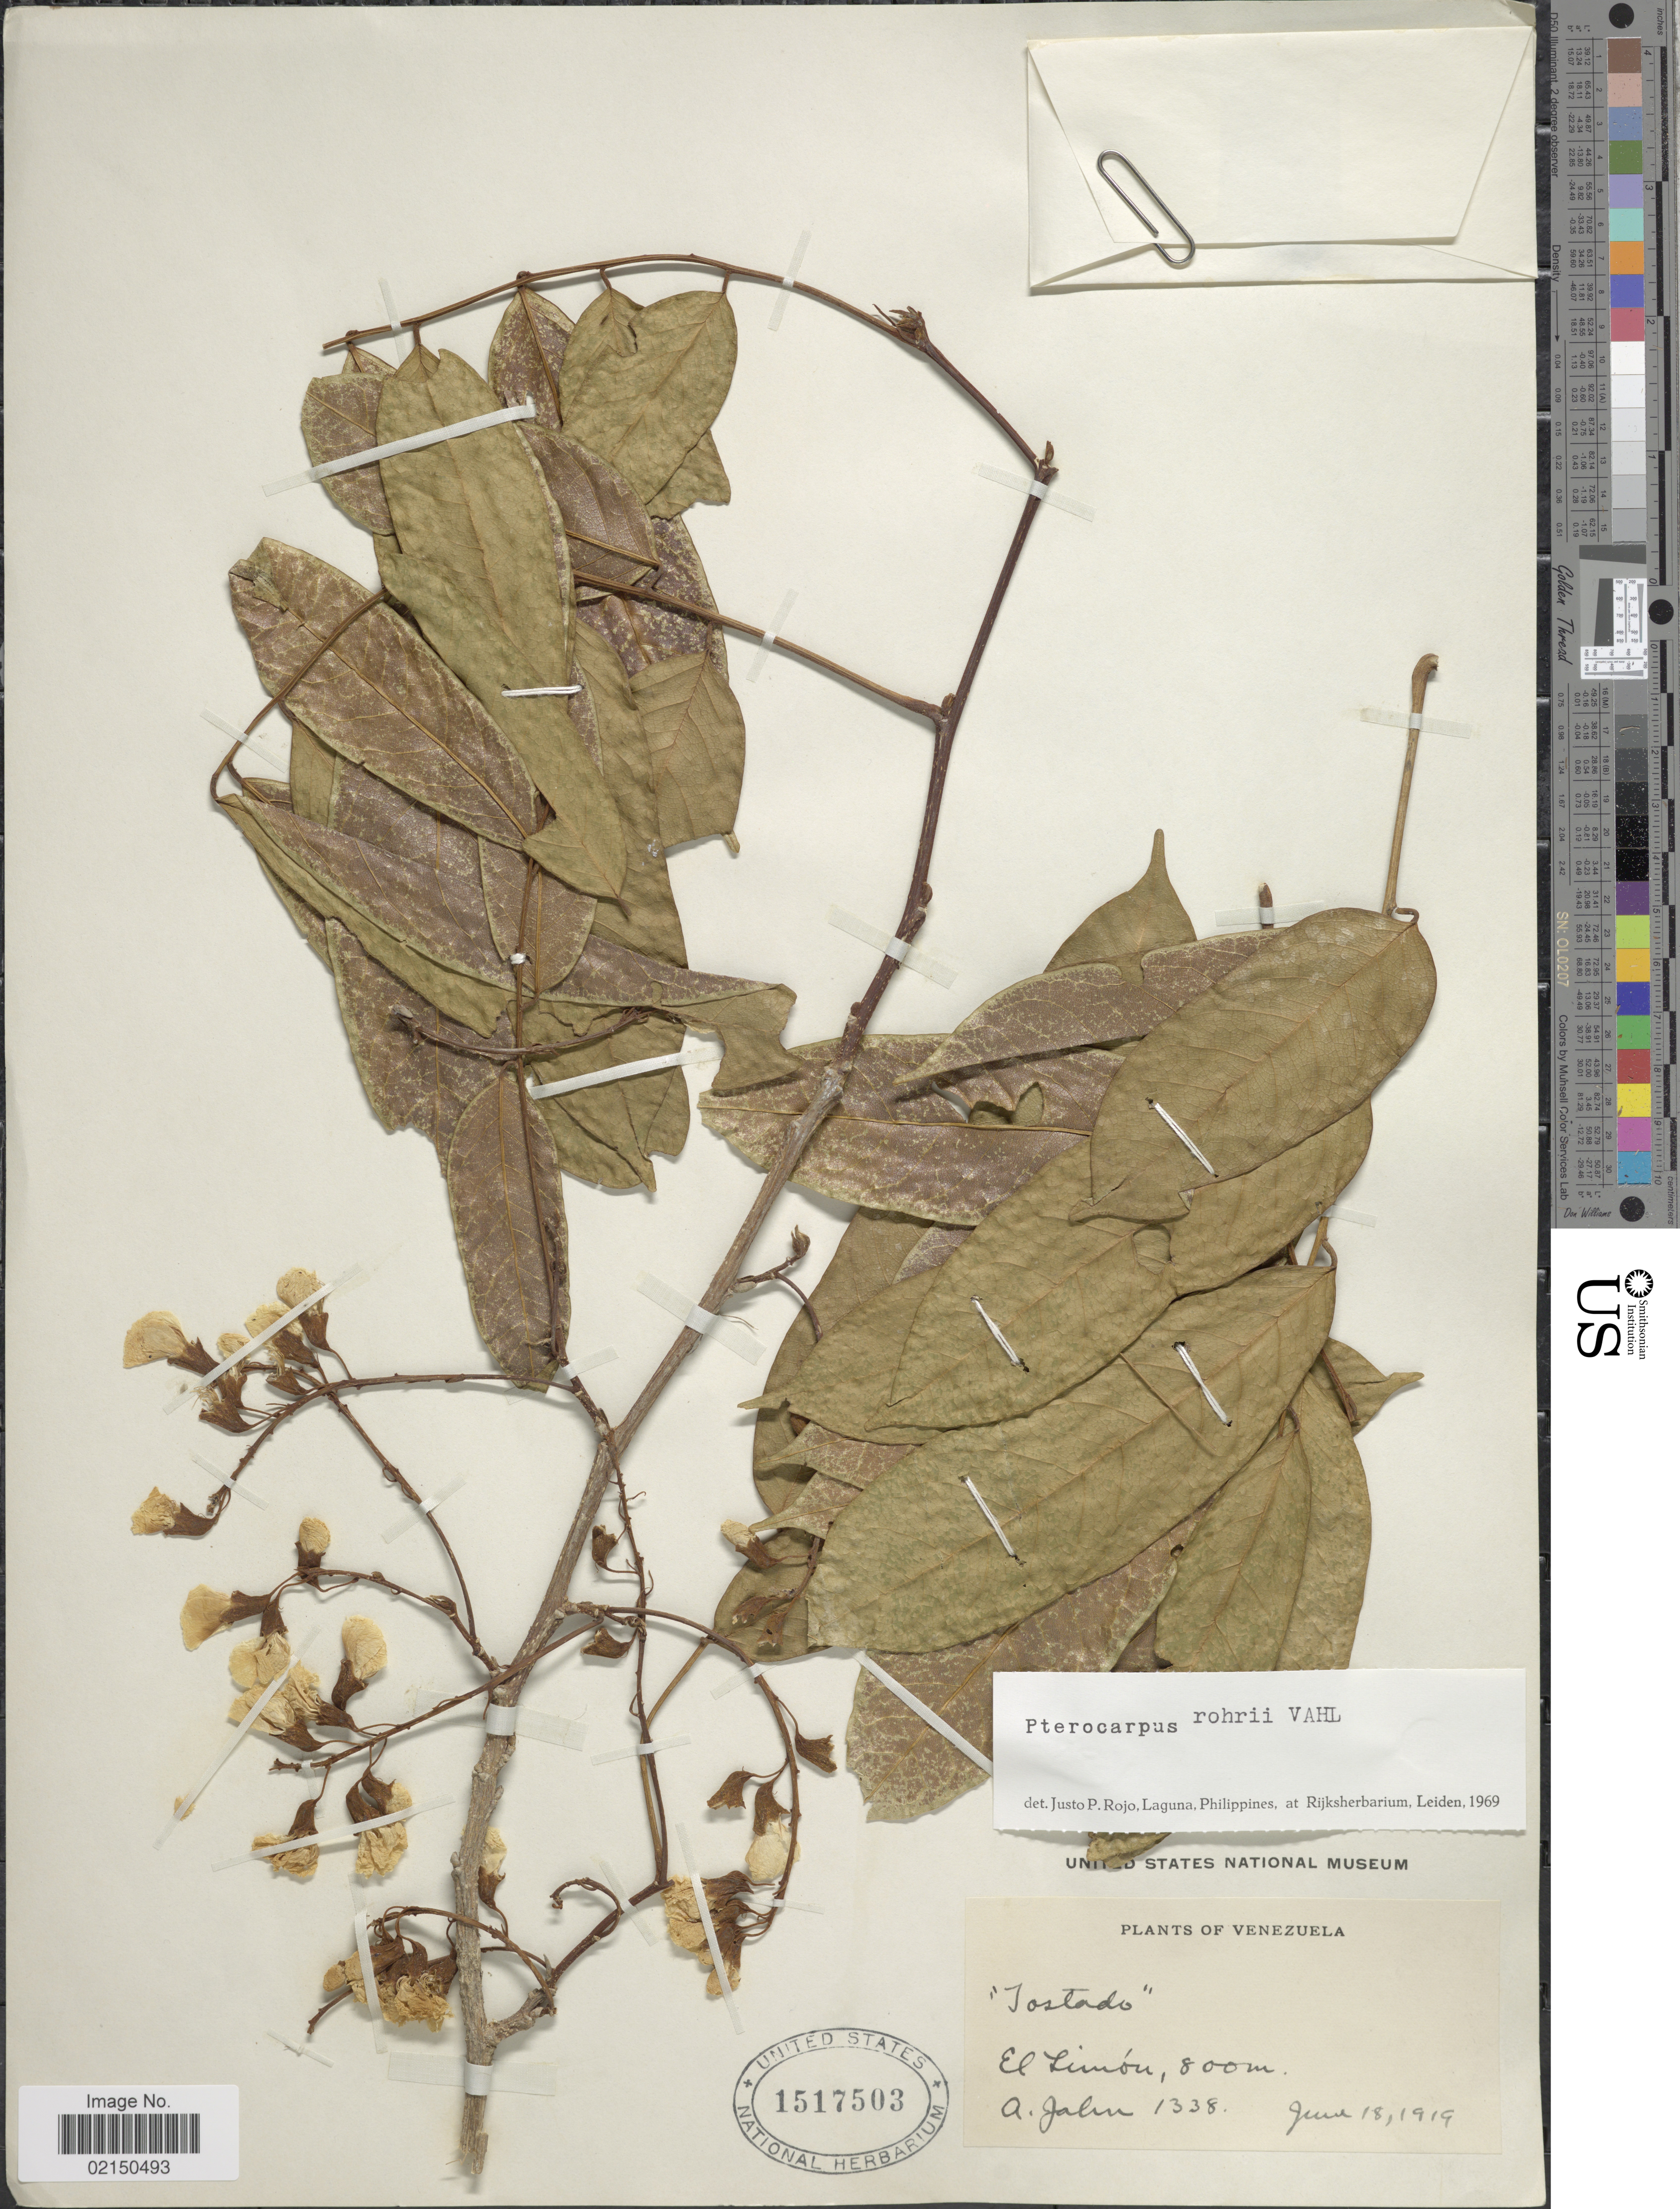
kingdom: Plantae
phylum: Tracheophyta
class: Magnoliopsida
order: Fabales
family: Fabaceae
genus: Pterocarpus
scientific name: Pterocarpus rohrii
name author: Vahl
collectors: A. Jahn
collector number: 1338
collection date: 1919-06-18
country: Venezuela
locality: El Limon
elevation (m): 800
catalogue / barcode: US 1517503